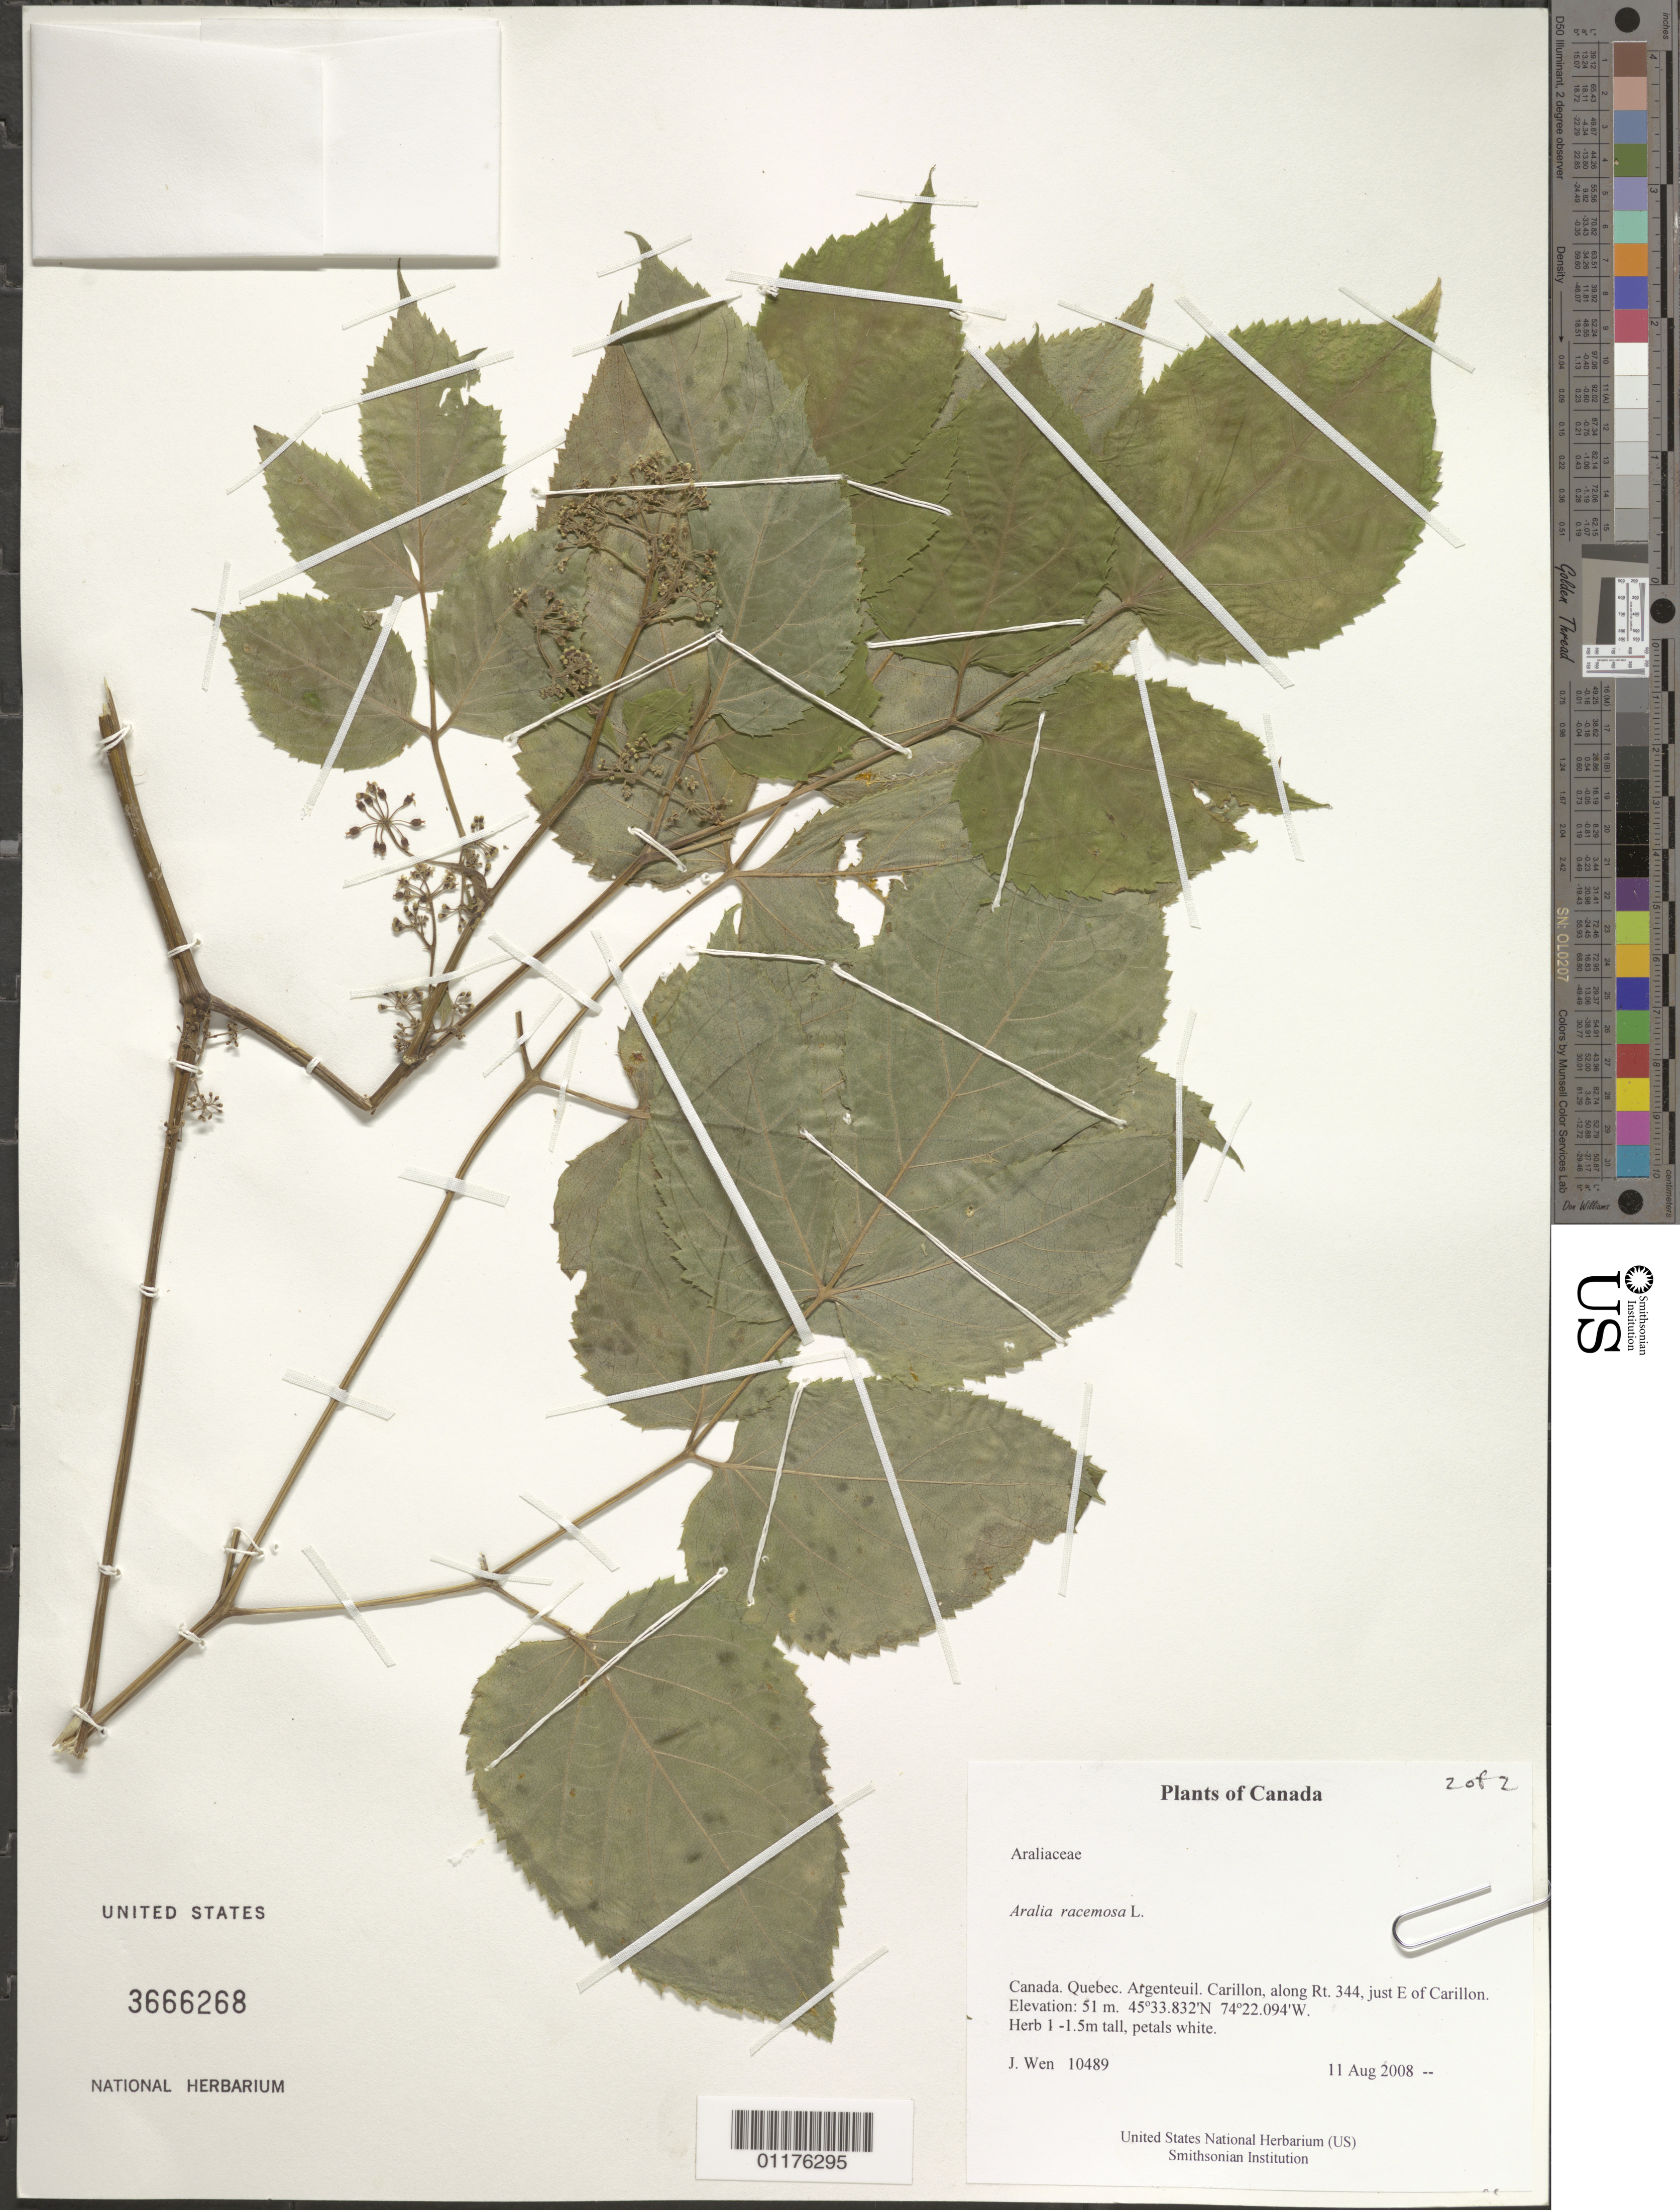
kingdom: Plantae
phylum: Tracheophyta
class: Magnoliopsida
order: Apiales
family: Araliaceae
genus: Aralia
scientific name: Aralia racemosa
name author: L.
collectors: J. Wen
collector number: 10489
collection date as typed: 11 Aug 2008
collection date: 2008-08-11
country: Canada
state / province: Quebec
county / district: Argenteuil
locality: Carillon, along Rt. 344, just E of Carillon.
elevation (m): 51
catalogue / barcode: US 3666268